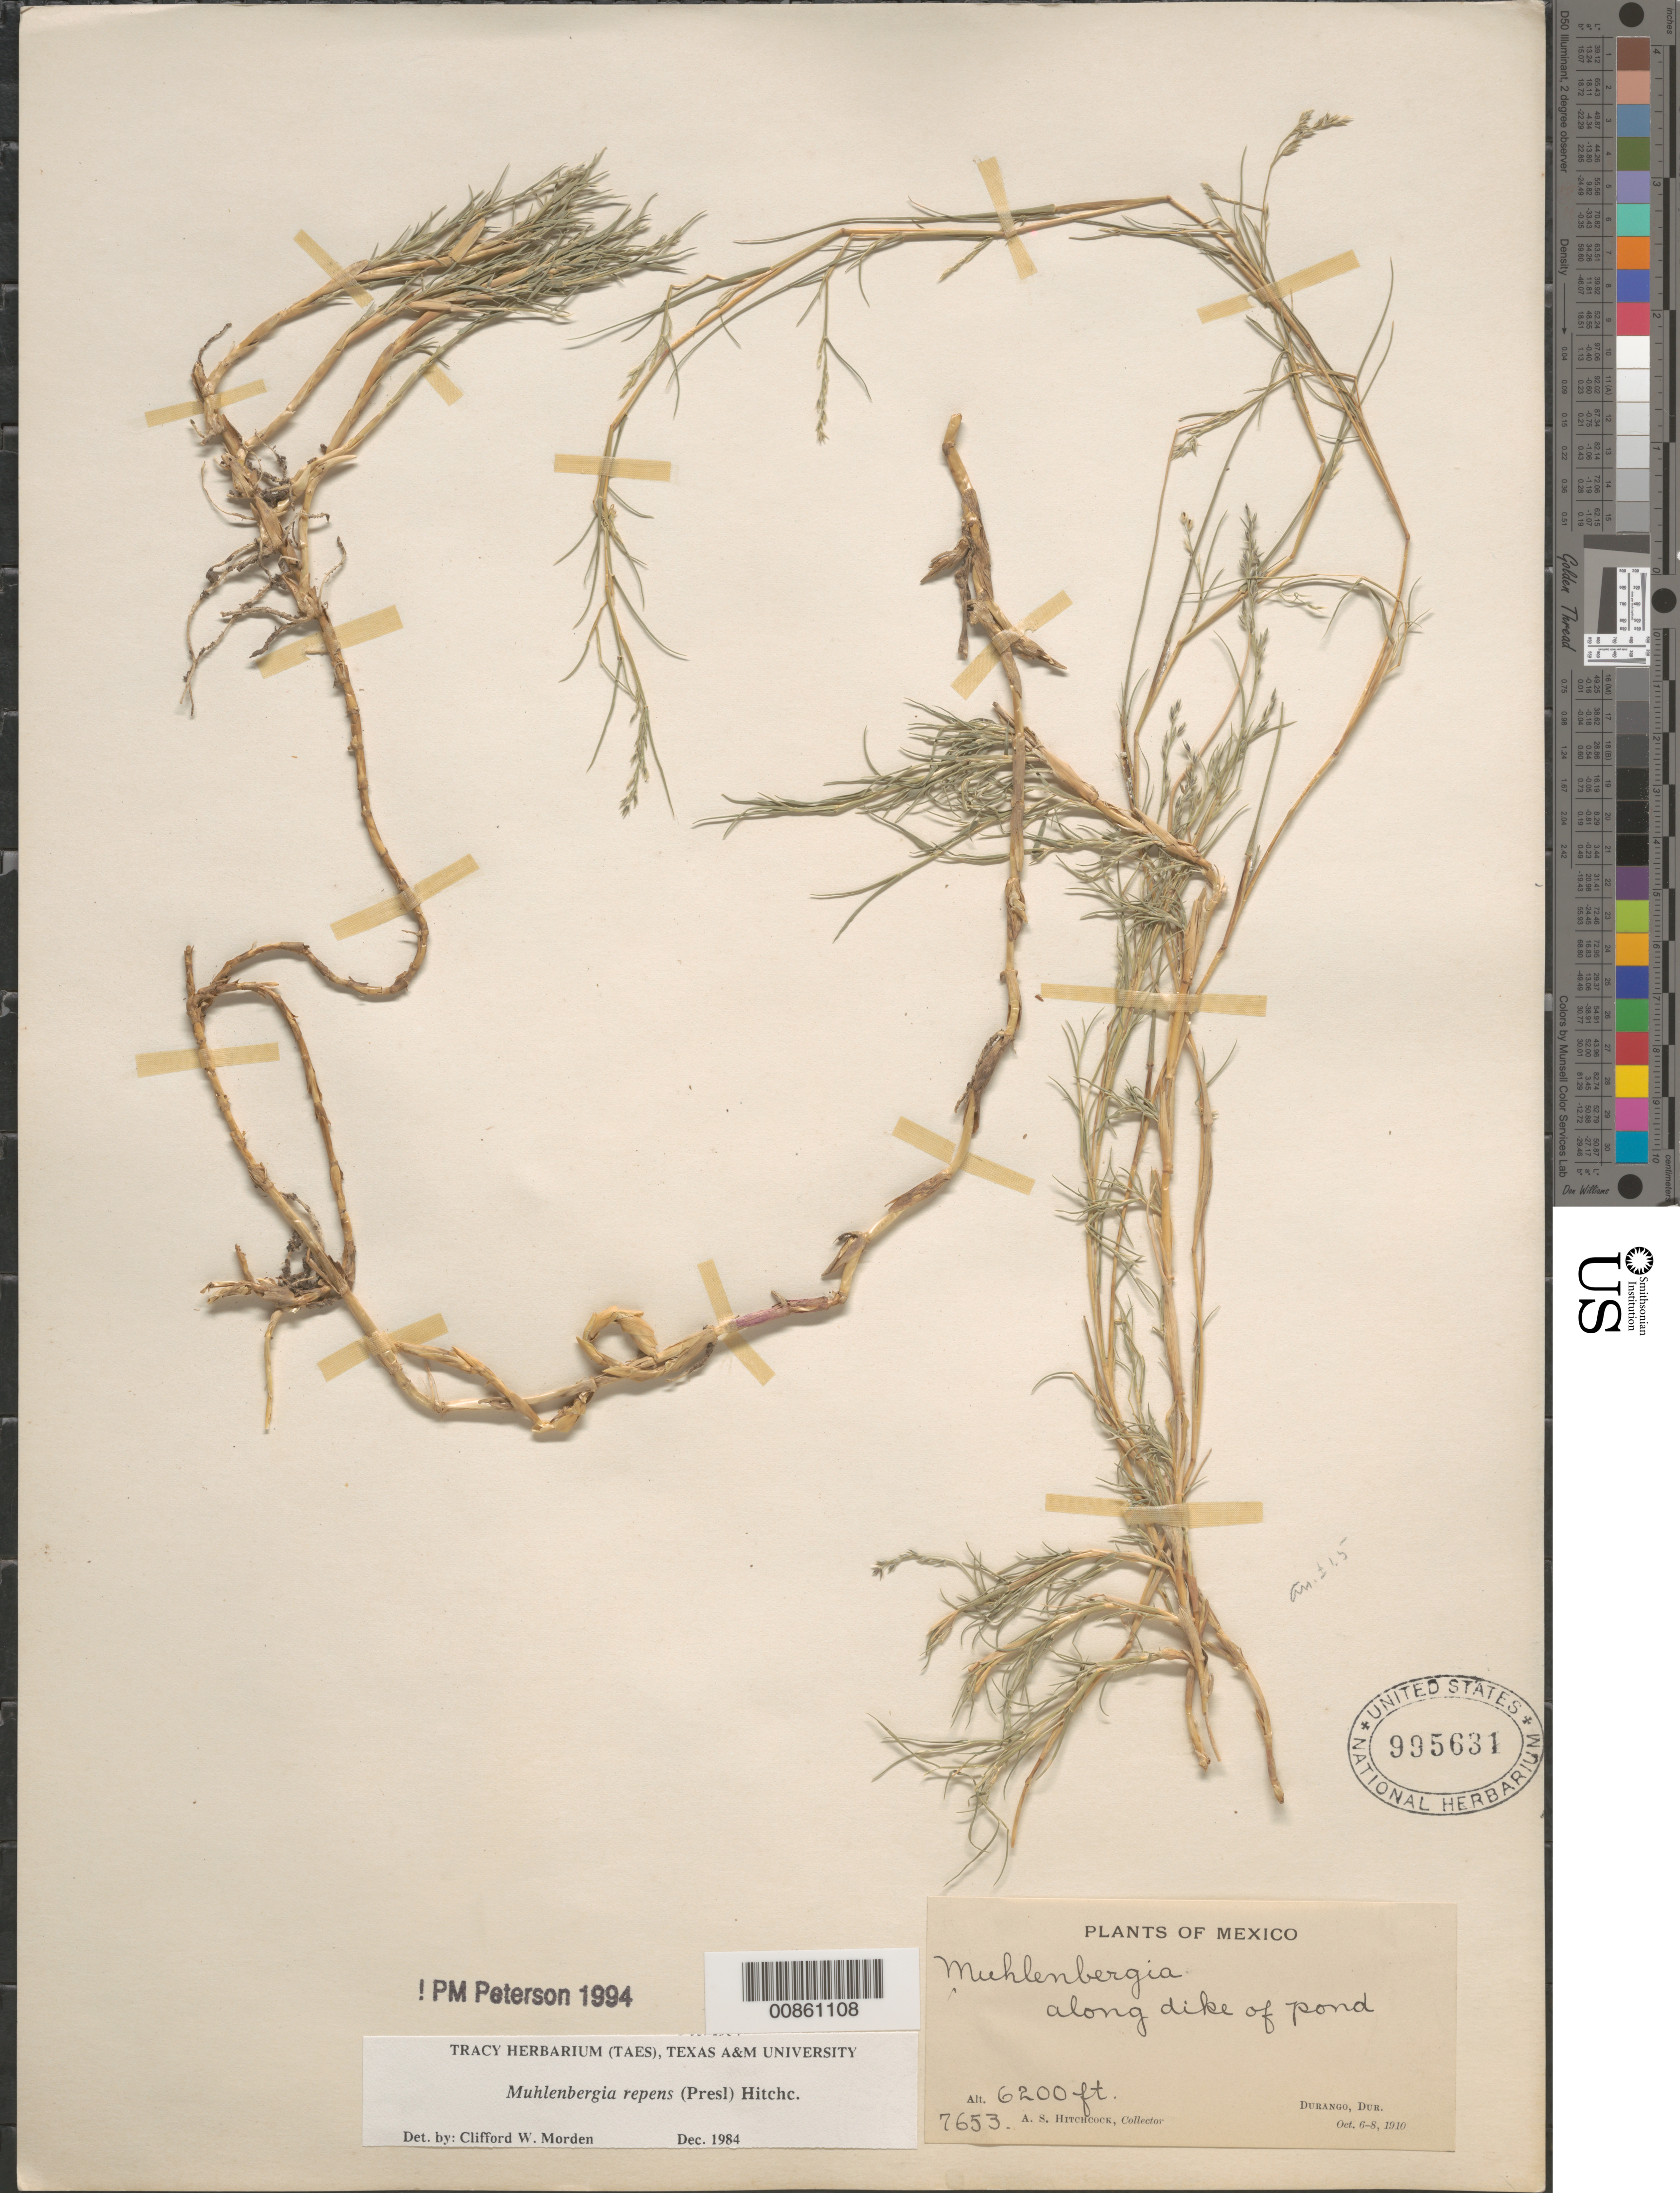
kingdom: Plantae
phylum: Tracheophyta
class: Liliopsida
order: Poales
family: Poaceae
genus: Muhlenbergia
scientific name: Muhlenbergia repens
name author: (J. Presl) Hitchc.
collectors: A. S. Hitchcock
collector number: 7653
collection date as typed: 06 Oct 1910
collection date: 1910-10-06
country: Mexico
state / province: Durango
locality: Durango, Dgo.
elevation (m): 1890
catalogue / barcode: US 995631